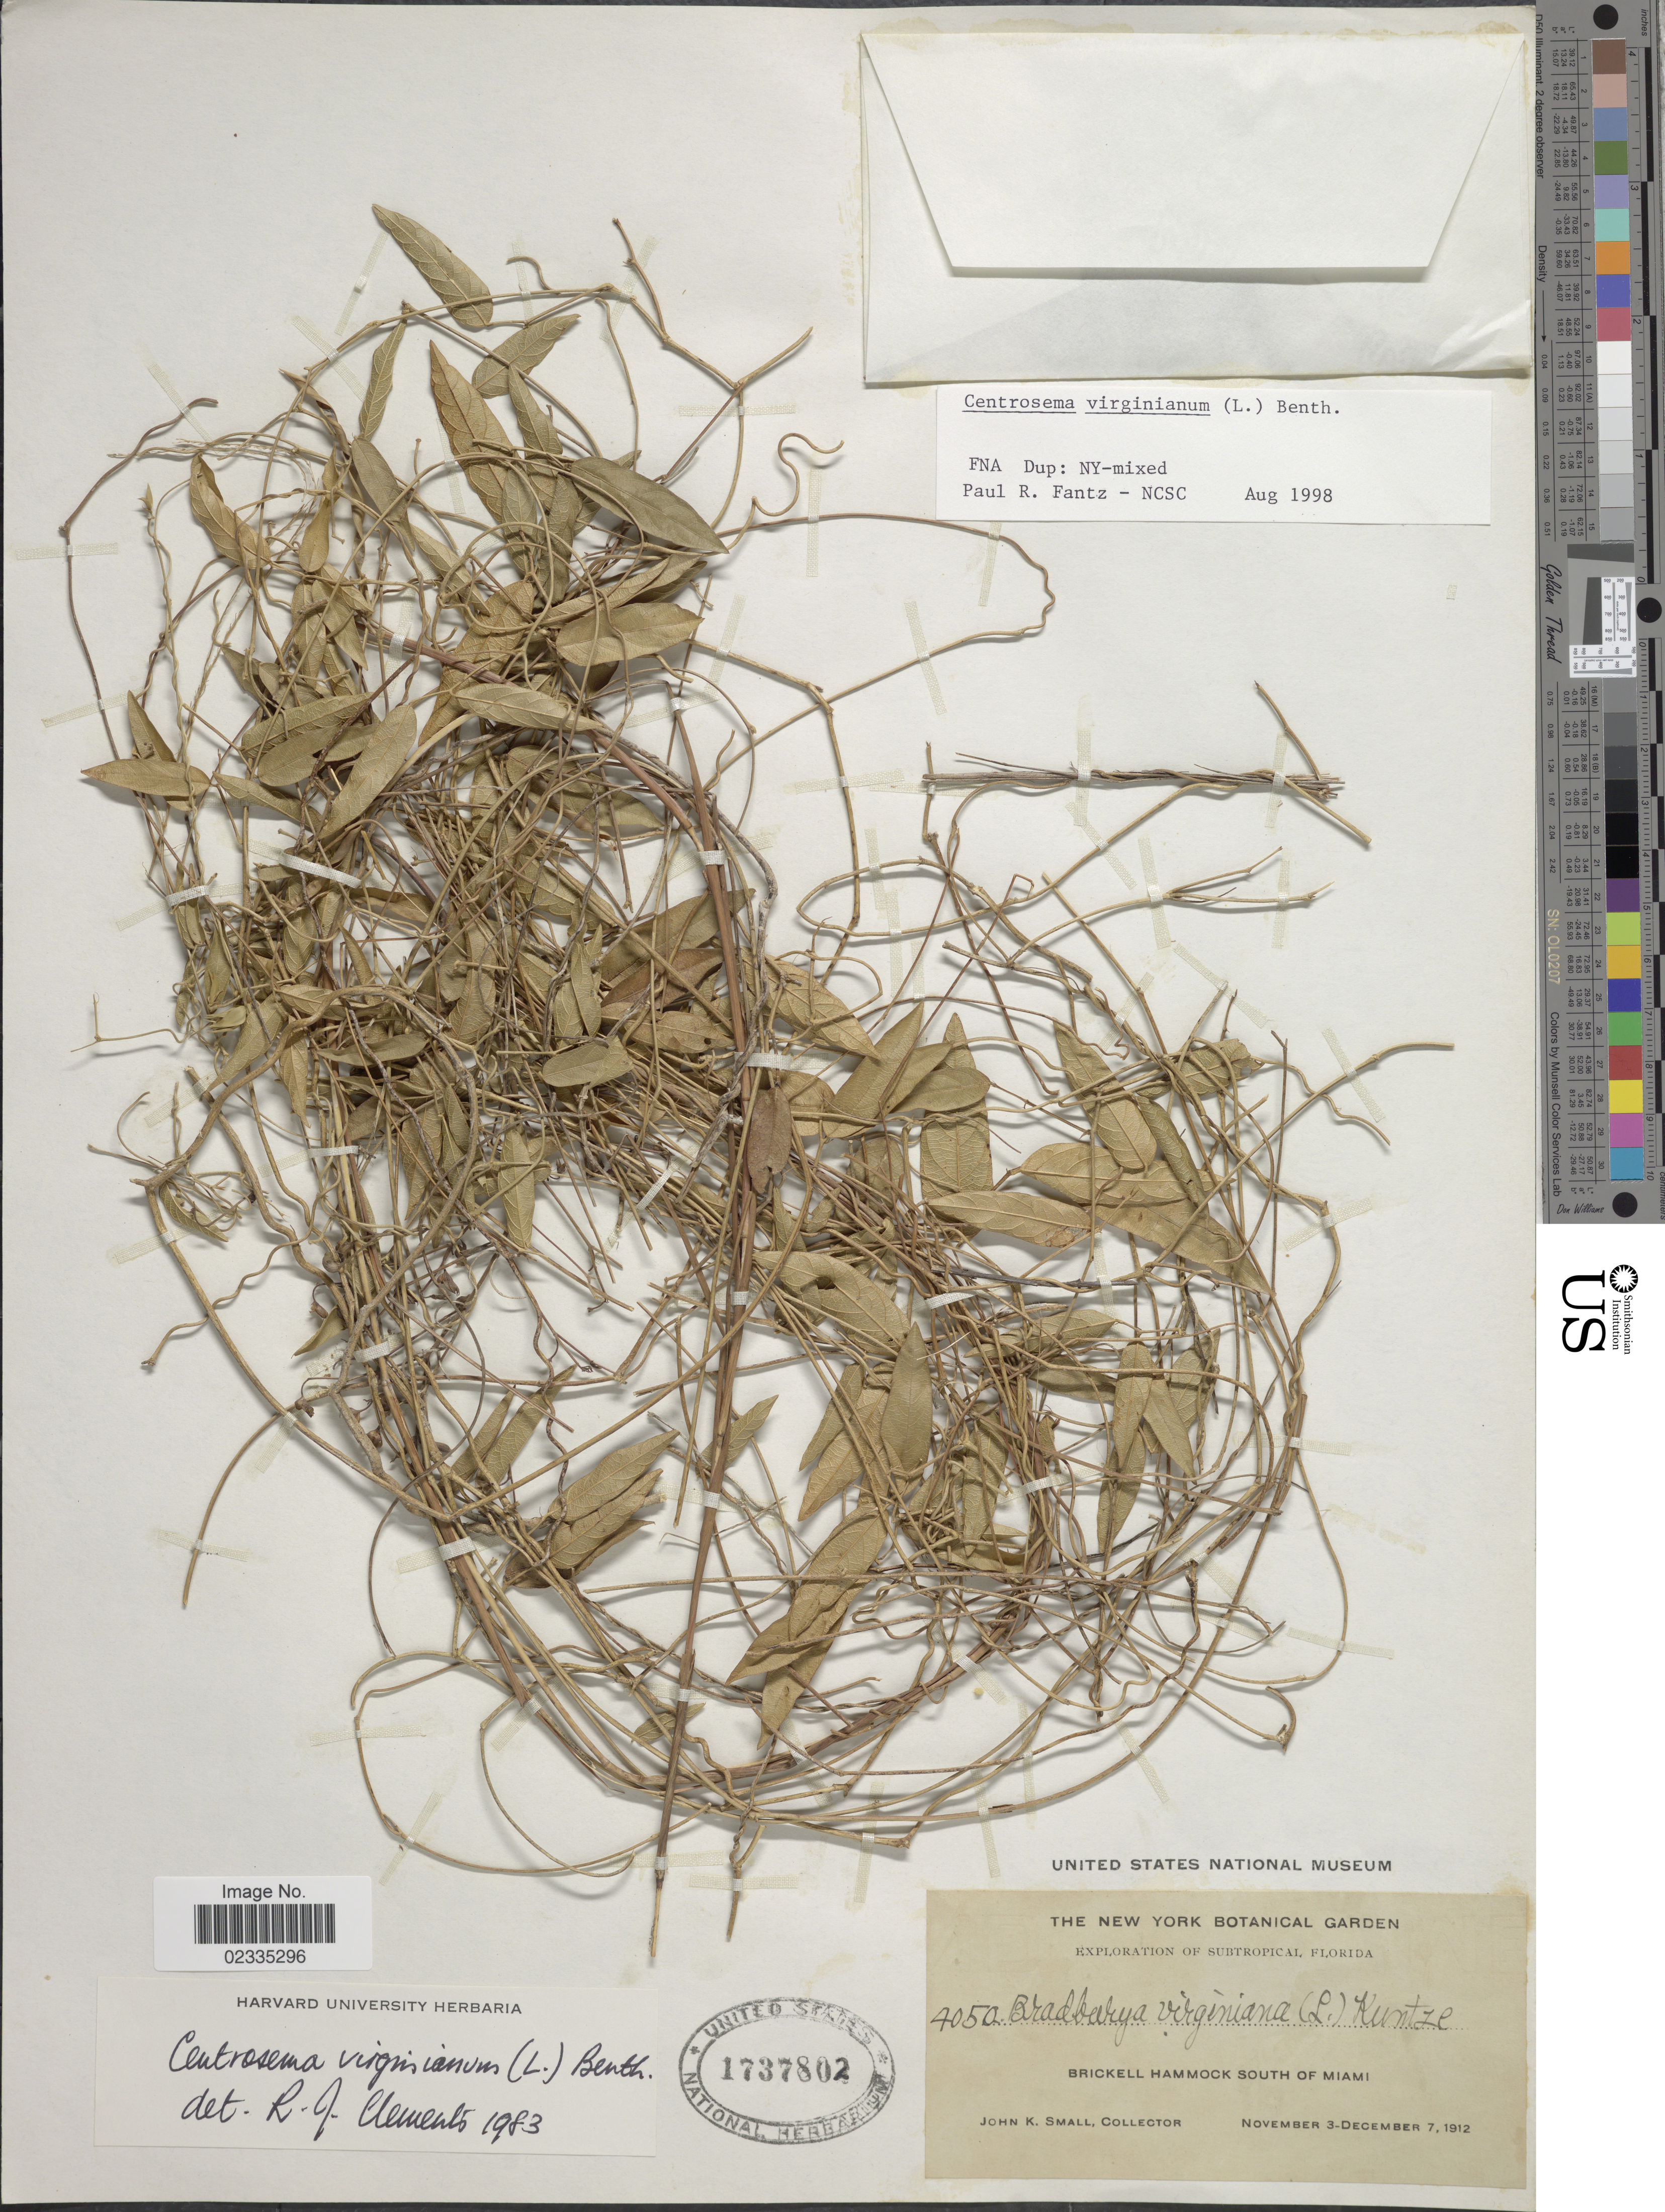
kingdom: Plantae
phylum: Tracheophyta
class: Magnoliopsida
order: Fabales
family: Fabaceae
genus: Centrosema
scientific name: Centrosema virginianum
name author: (L.) Benth.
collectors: J. K. Small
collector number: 4050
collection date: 1912-11-03/1912-12-07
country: United States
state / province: Florida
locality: Subtropical Florida. Brickell Hammock south of Miami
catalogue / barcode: US 1737802